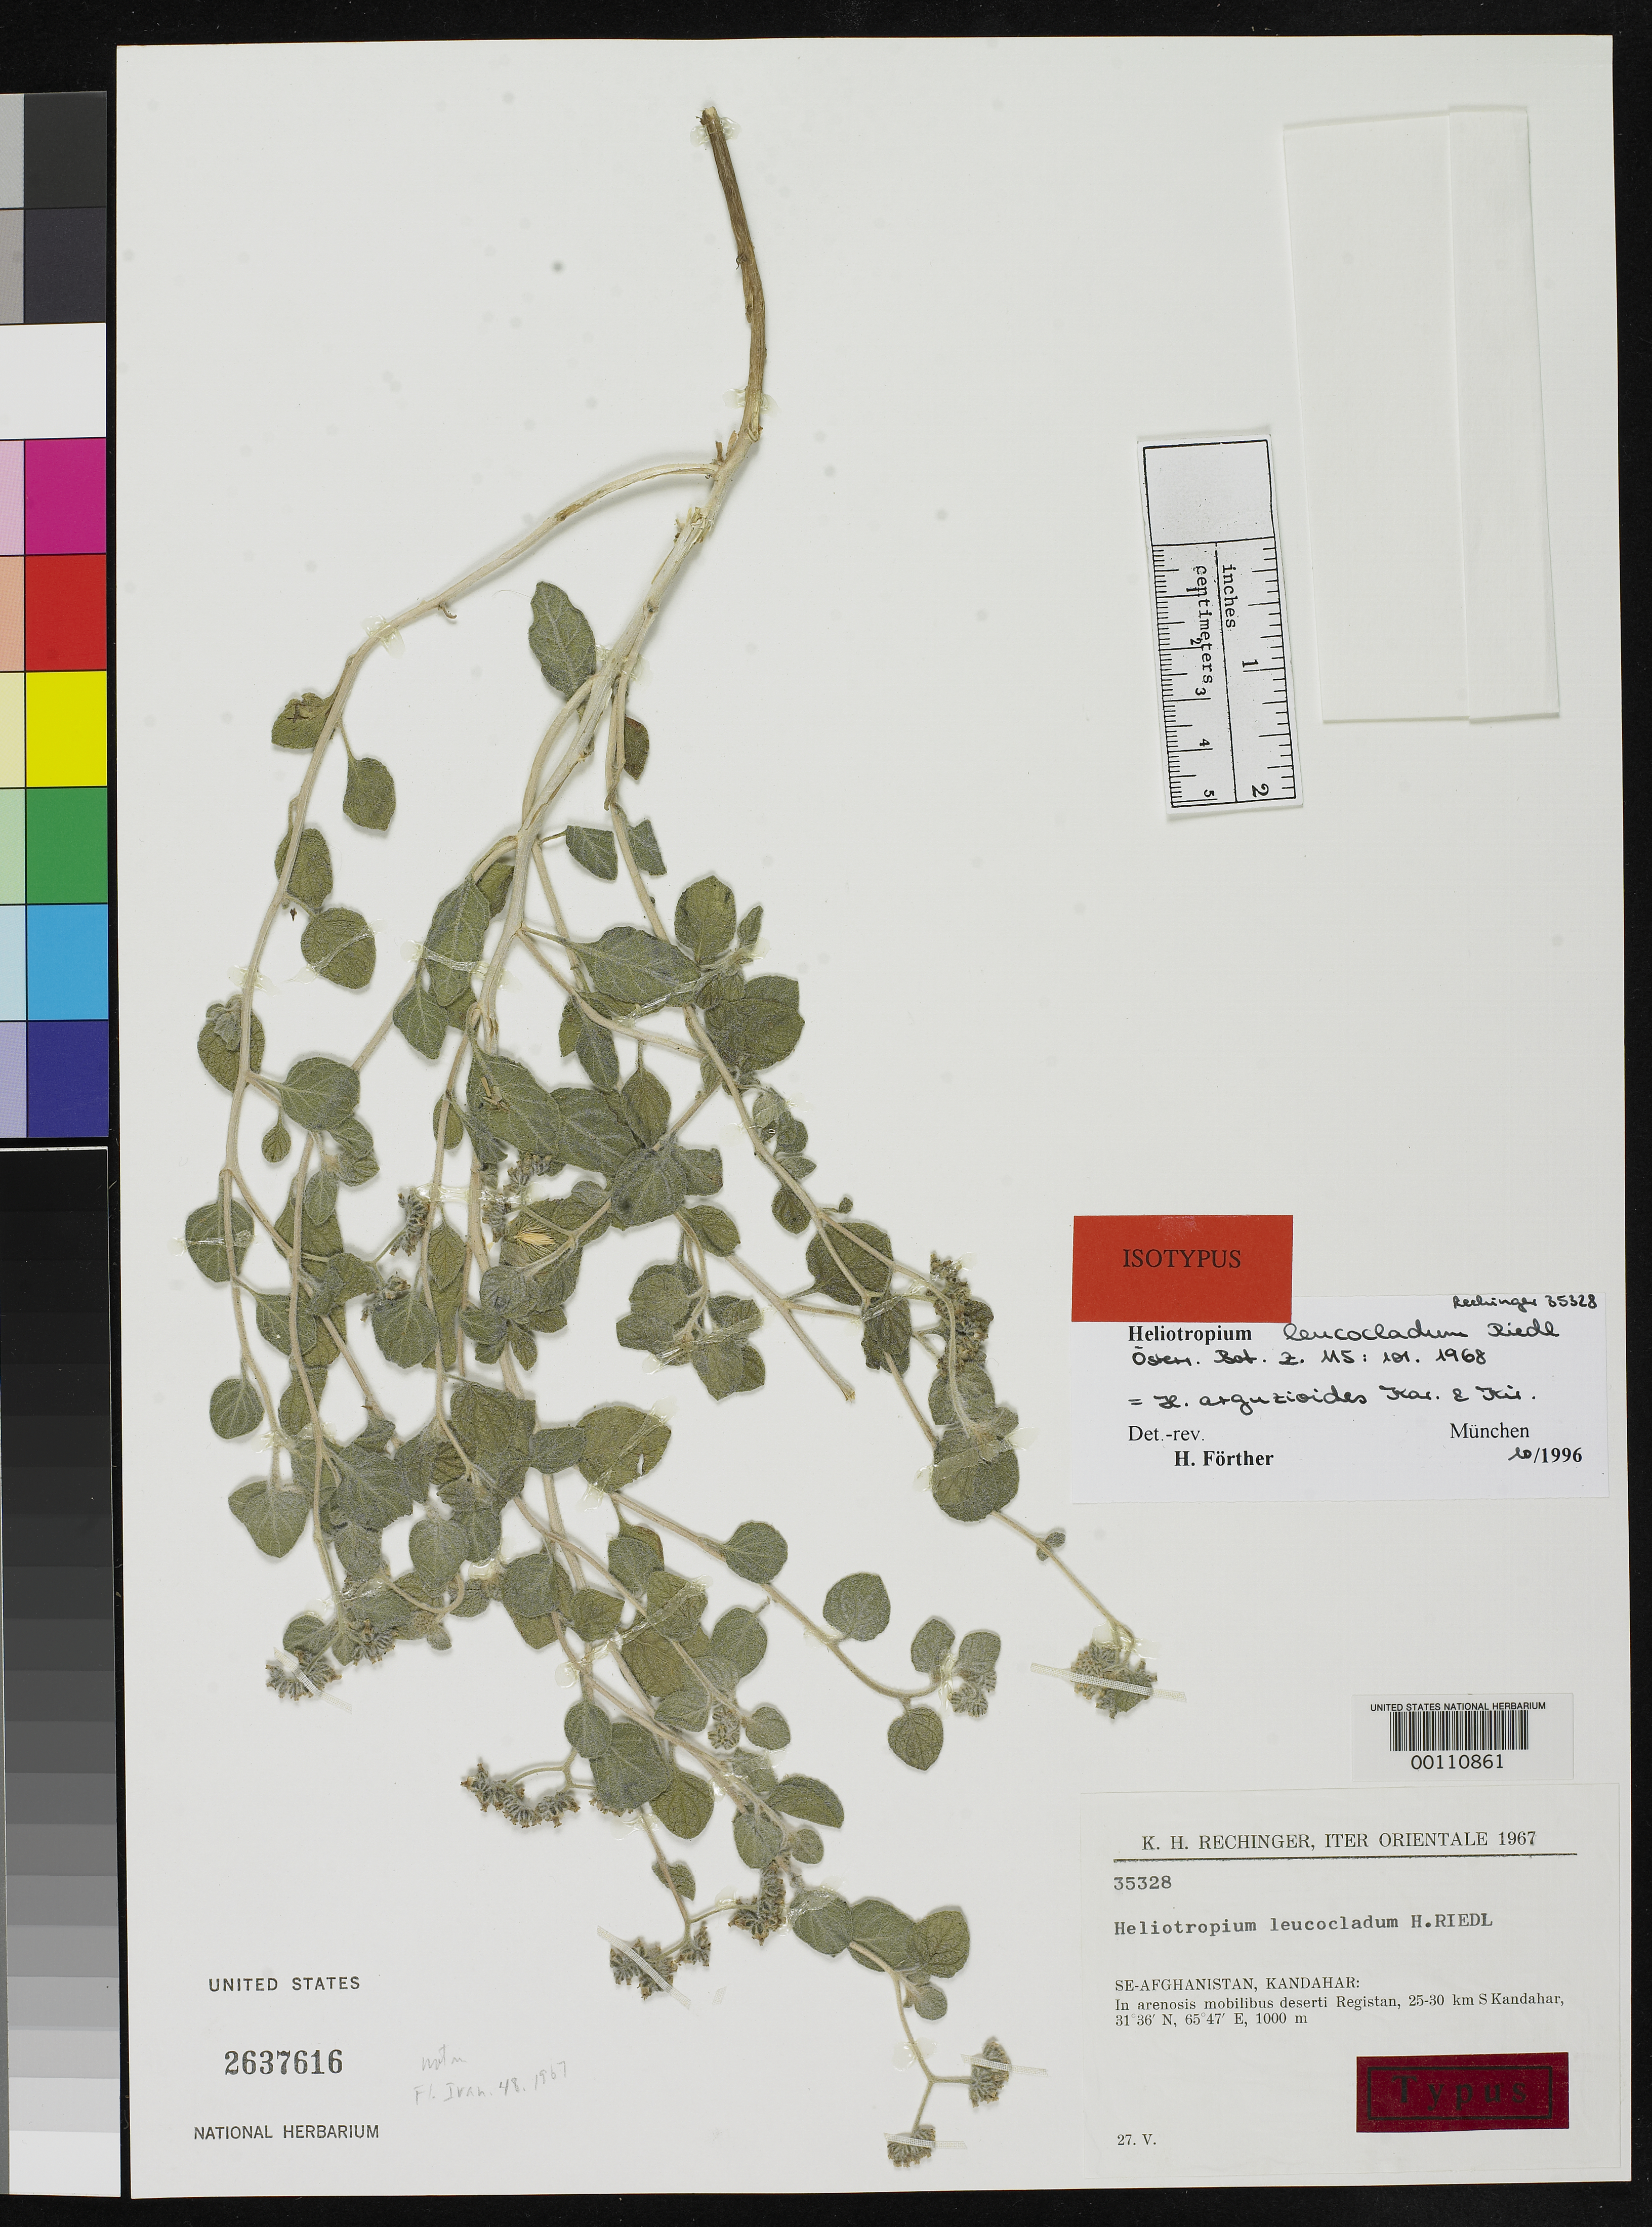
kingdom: Plantae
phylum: Tracheophyta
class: Magnoliopsida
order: Boraginales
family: Heliotropiaceae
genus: Heliotropium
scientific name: Heliotropium leucocladum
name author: Riedl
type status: Type Collection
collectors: K. H. Rechinger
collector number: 35328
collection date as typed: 27 May 1967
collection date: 1967-05-27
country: Afghanistan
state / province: Kandahar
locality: In arenosis mobilibus deserti registan, 25-30 km S Kandahar.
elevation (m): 1000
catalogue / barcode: US 2637616